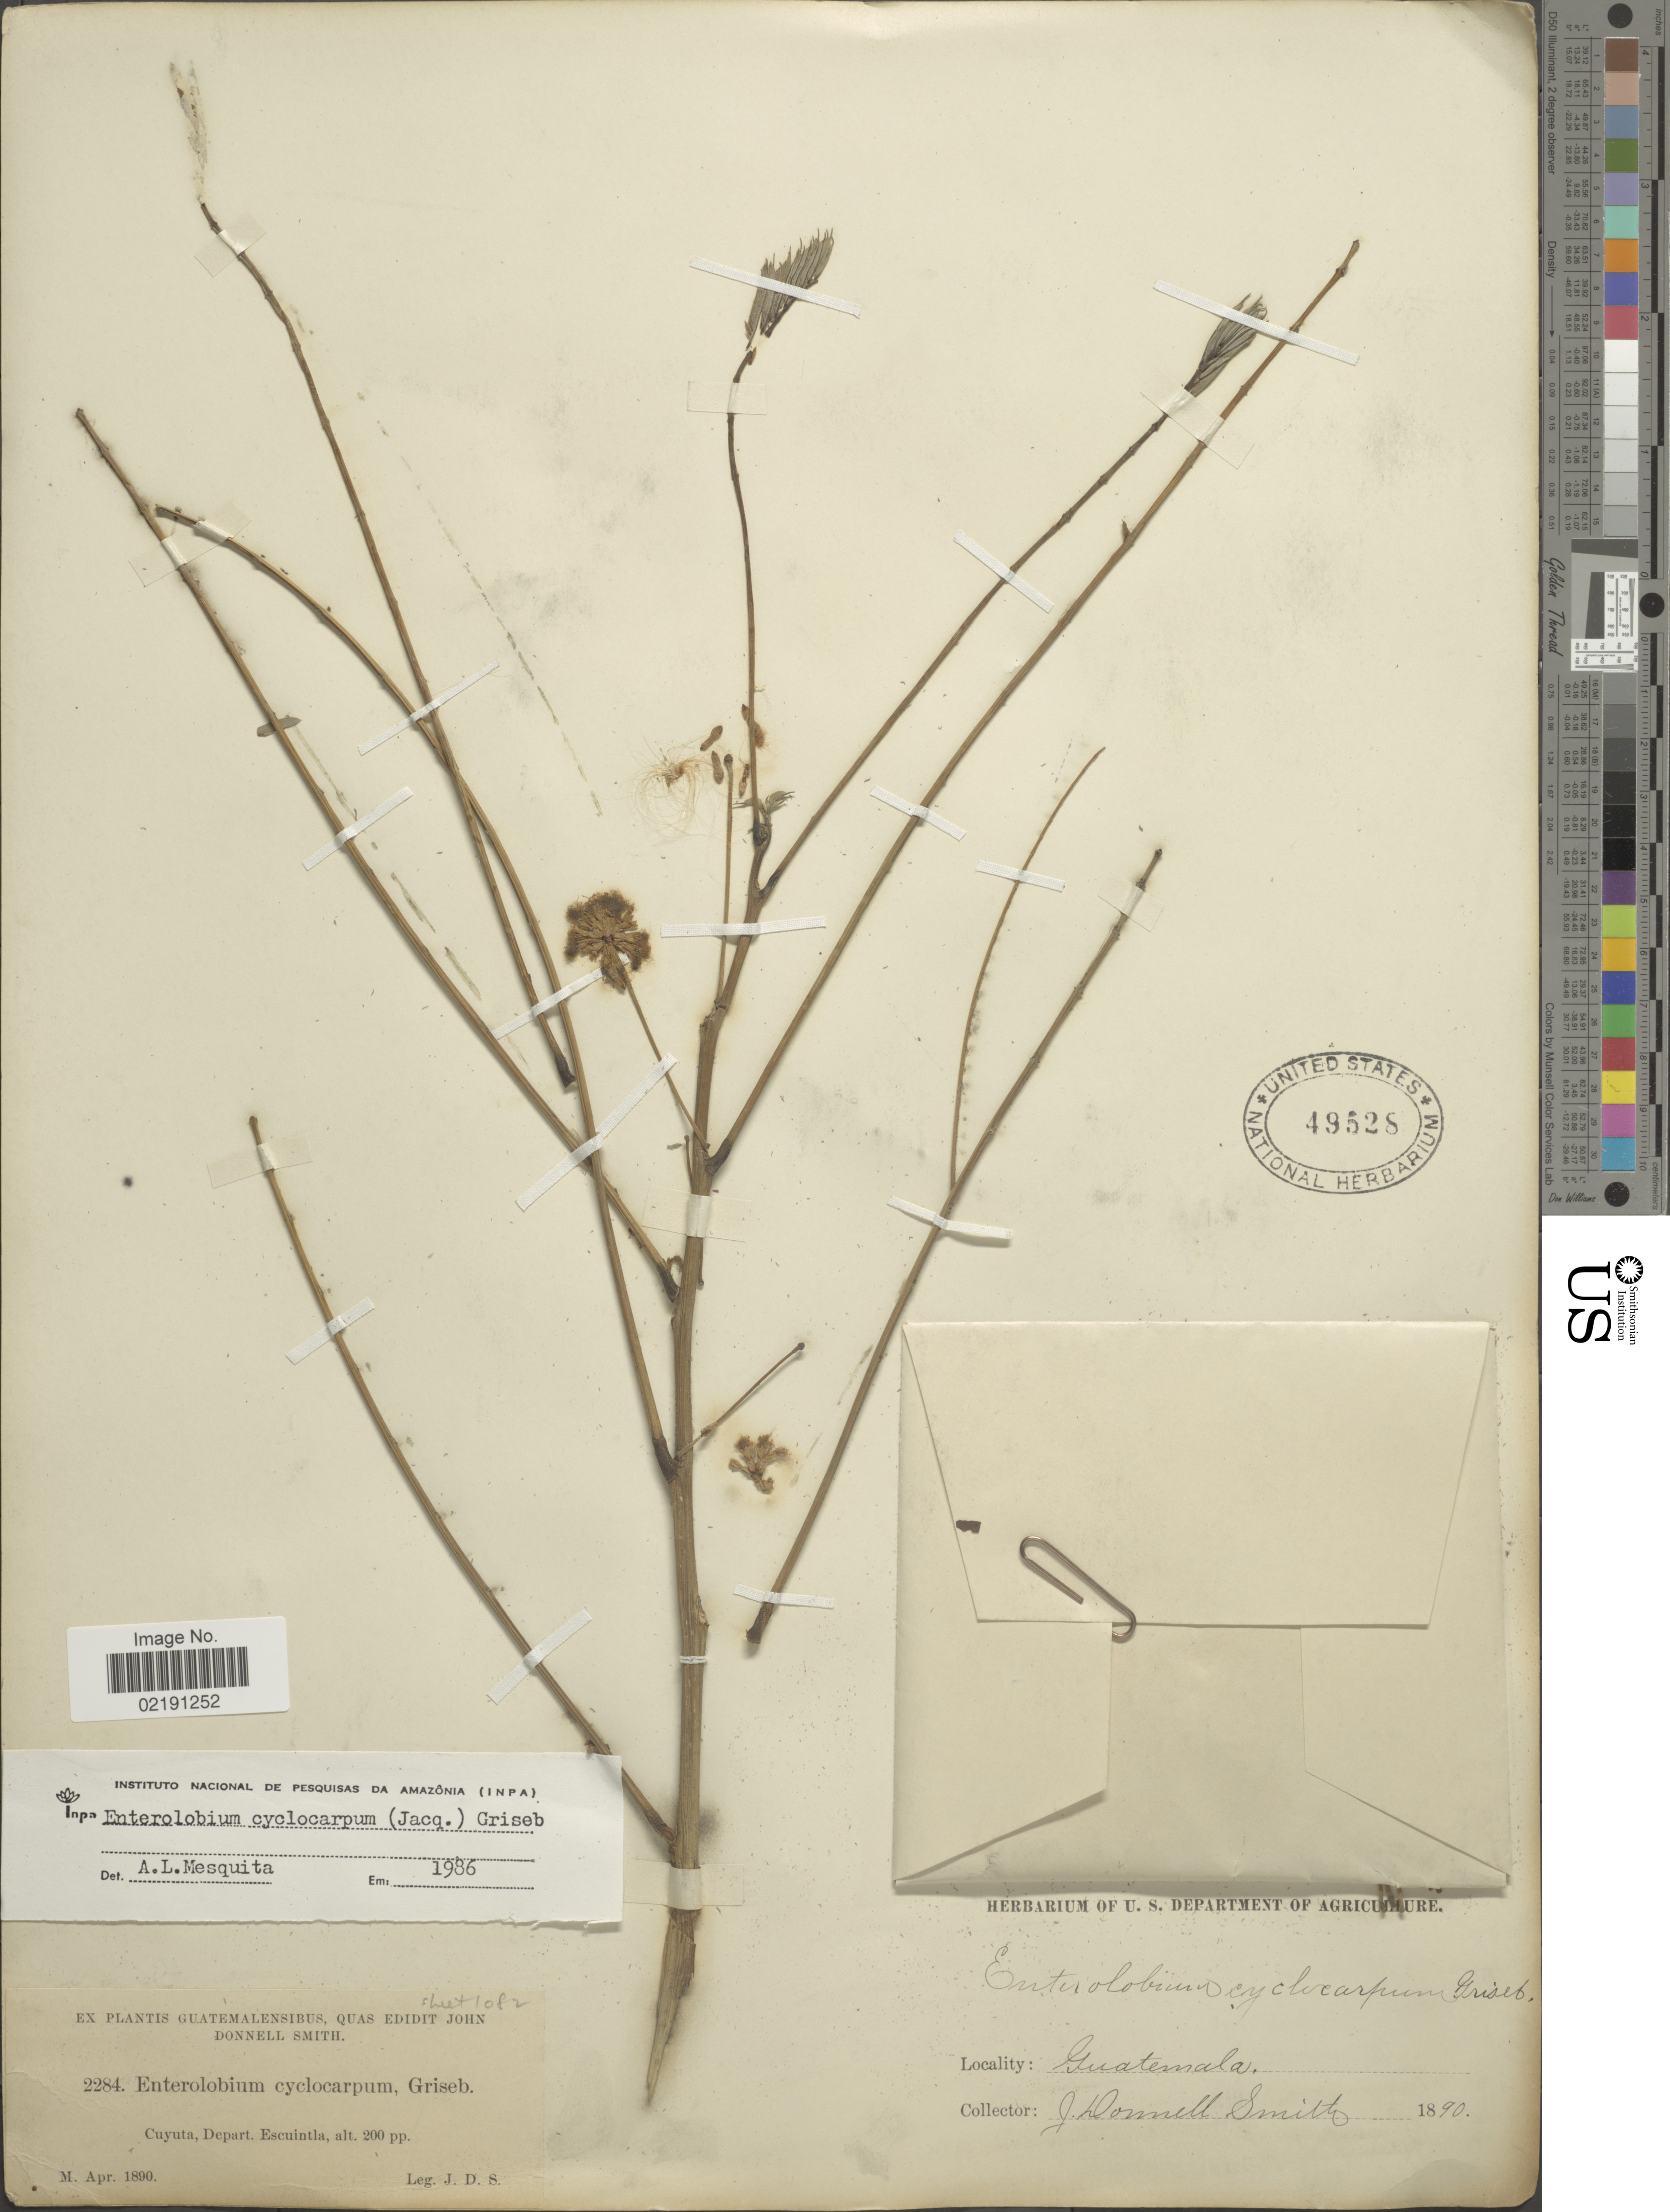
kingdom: Plantae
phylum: Tracheophyta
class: Magnoliopsida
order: Fabales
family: Fabaceae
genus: Enterolobium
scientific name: Enterolobium cyclocarpum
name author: (Jacq.) Griseb.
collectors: J. Donnell Smith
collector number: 2284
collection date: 1890-04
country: Guatemala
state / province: Escuintla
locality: Cuyuta, Depart. Escuintla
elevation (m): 61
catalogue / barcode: US 49528